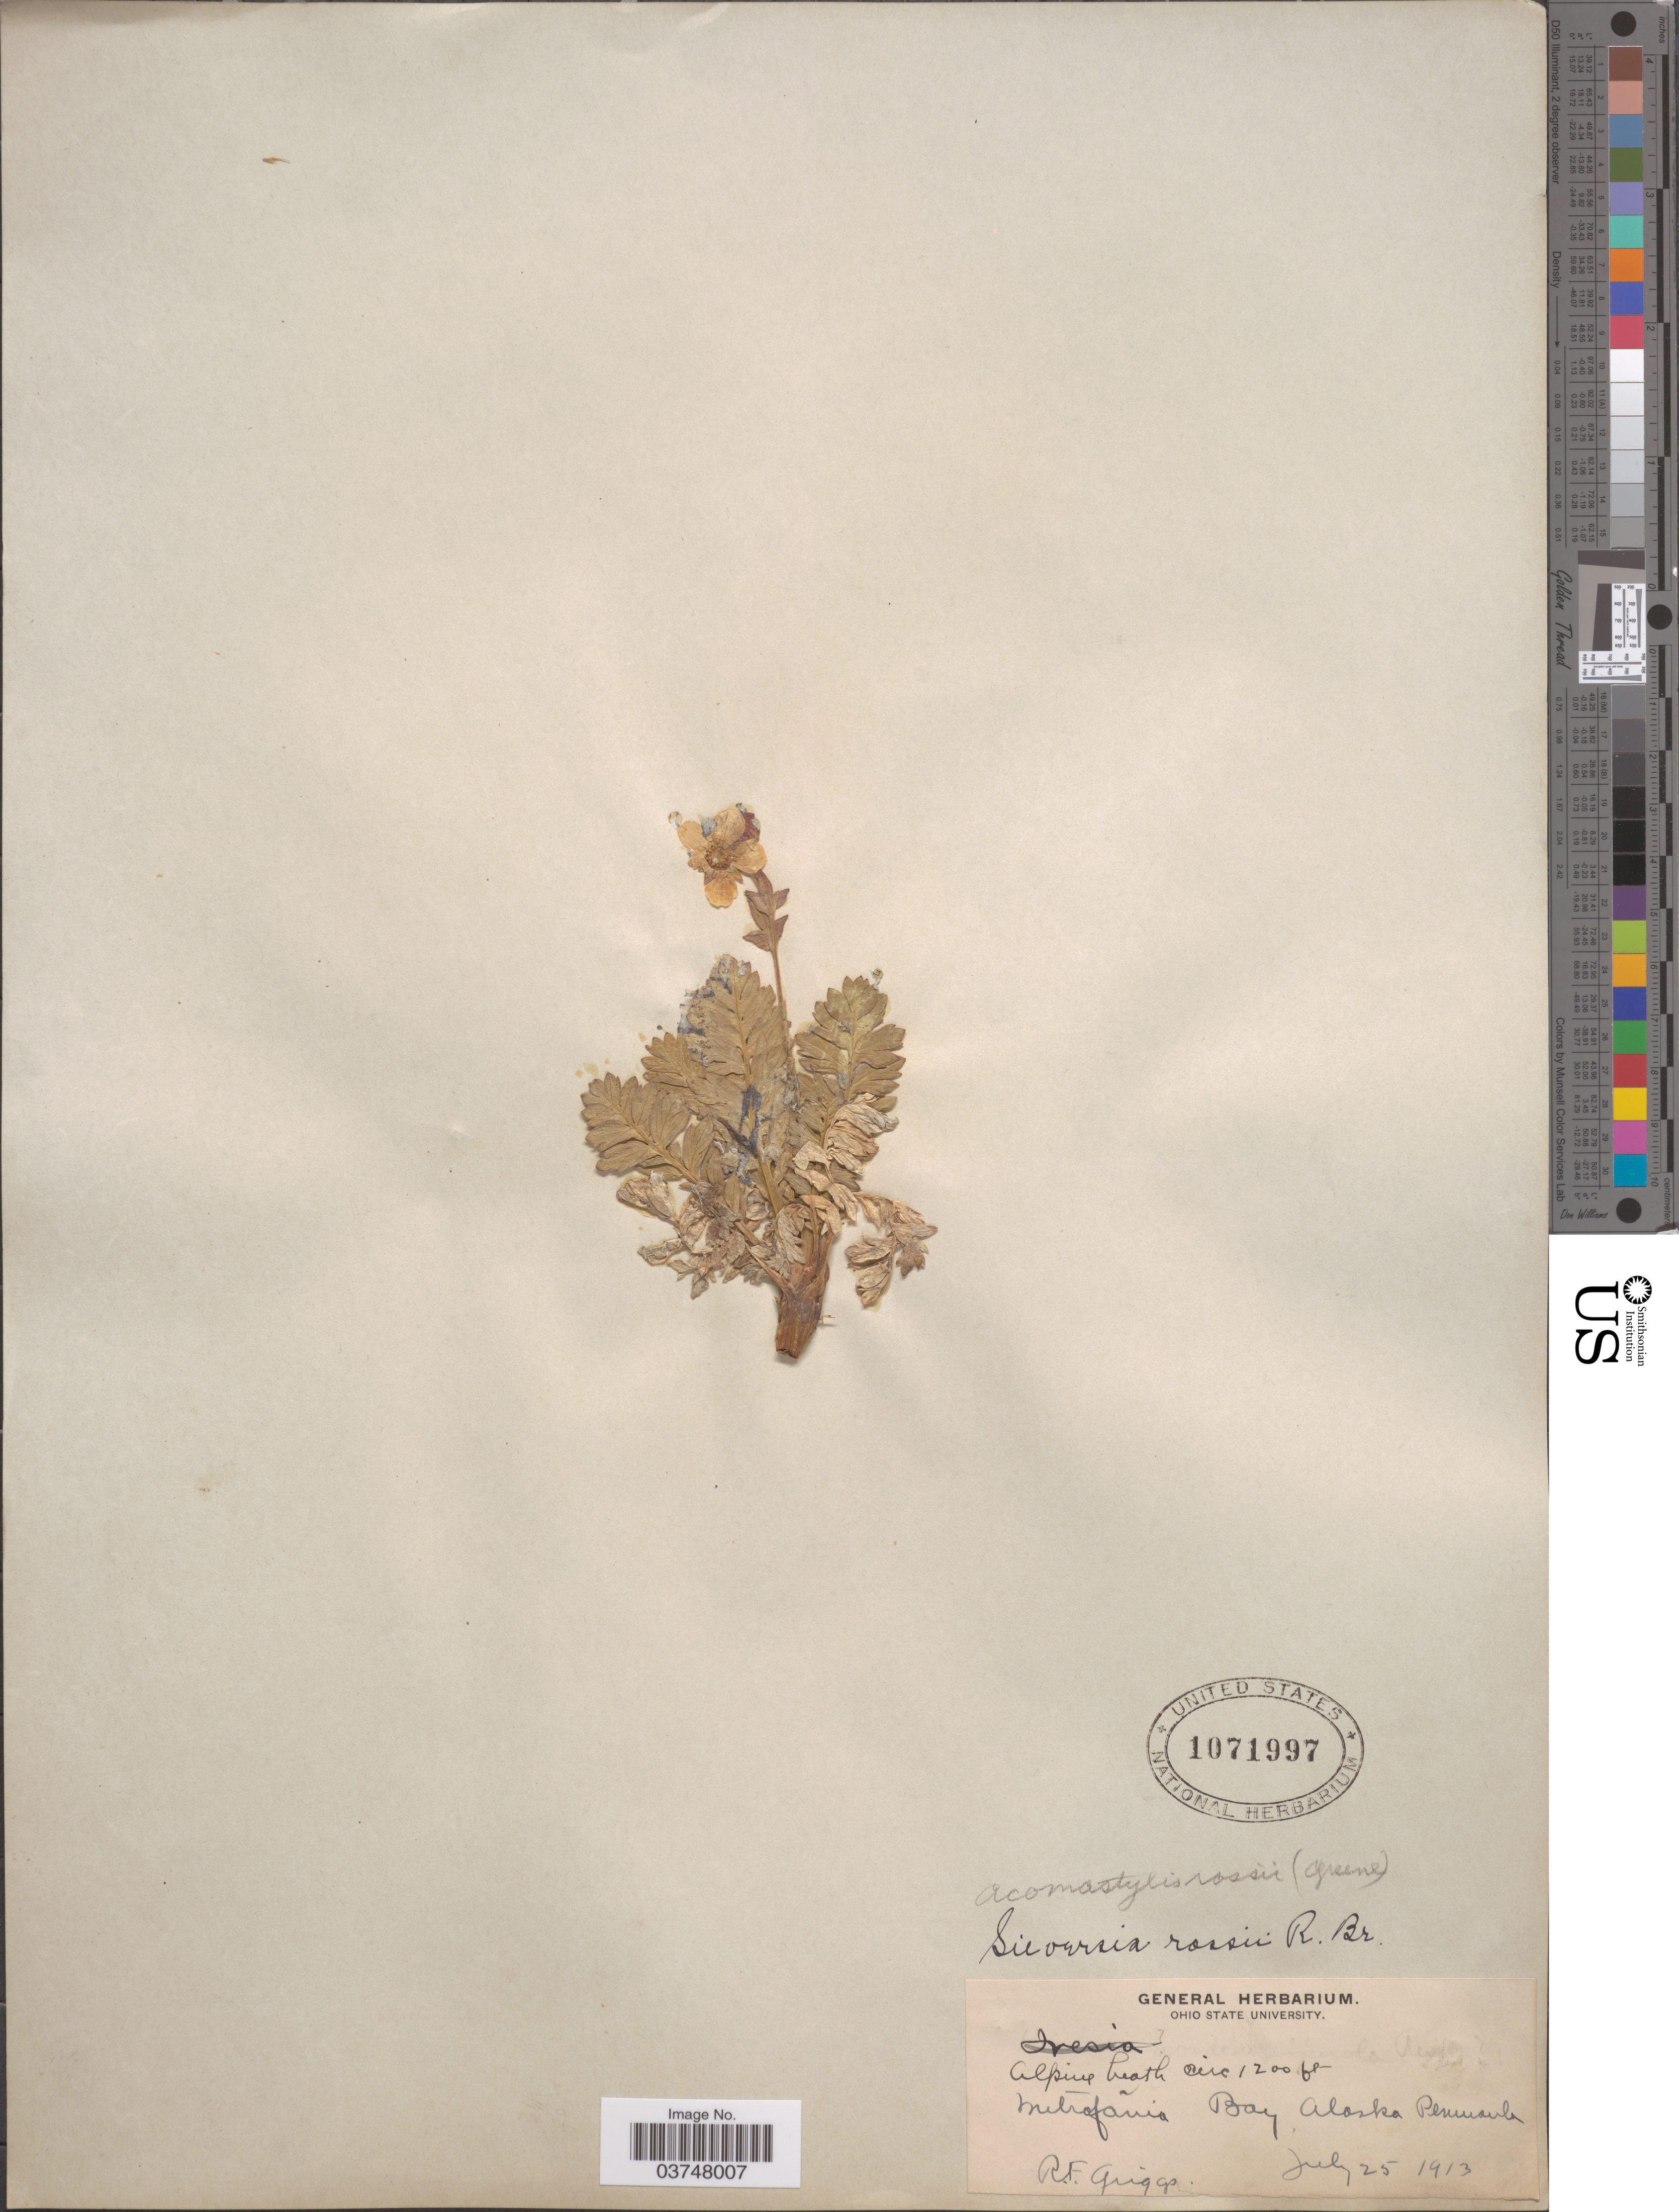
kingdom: Plantae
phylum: Tracheophyta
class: Magnoliopsida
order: Rosales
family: Rosaceae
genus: Geum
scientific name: Geum rossii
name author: (R. Br.) Ser.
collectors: R. F. Griggs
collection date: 1913-07-25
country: United States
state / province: Alaska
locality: Mitrofania Bay. Alaska Peninsula.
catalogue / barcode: US 1071997